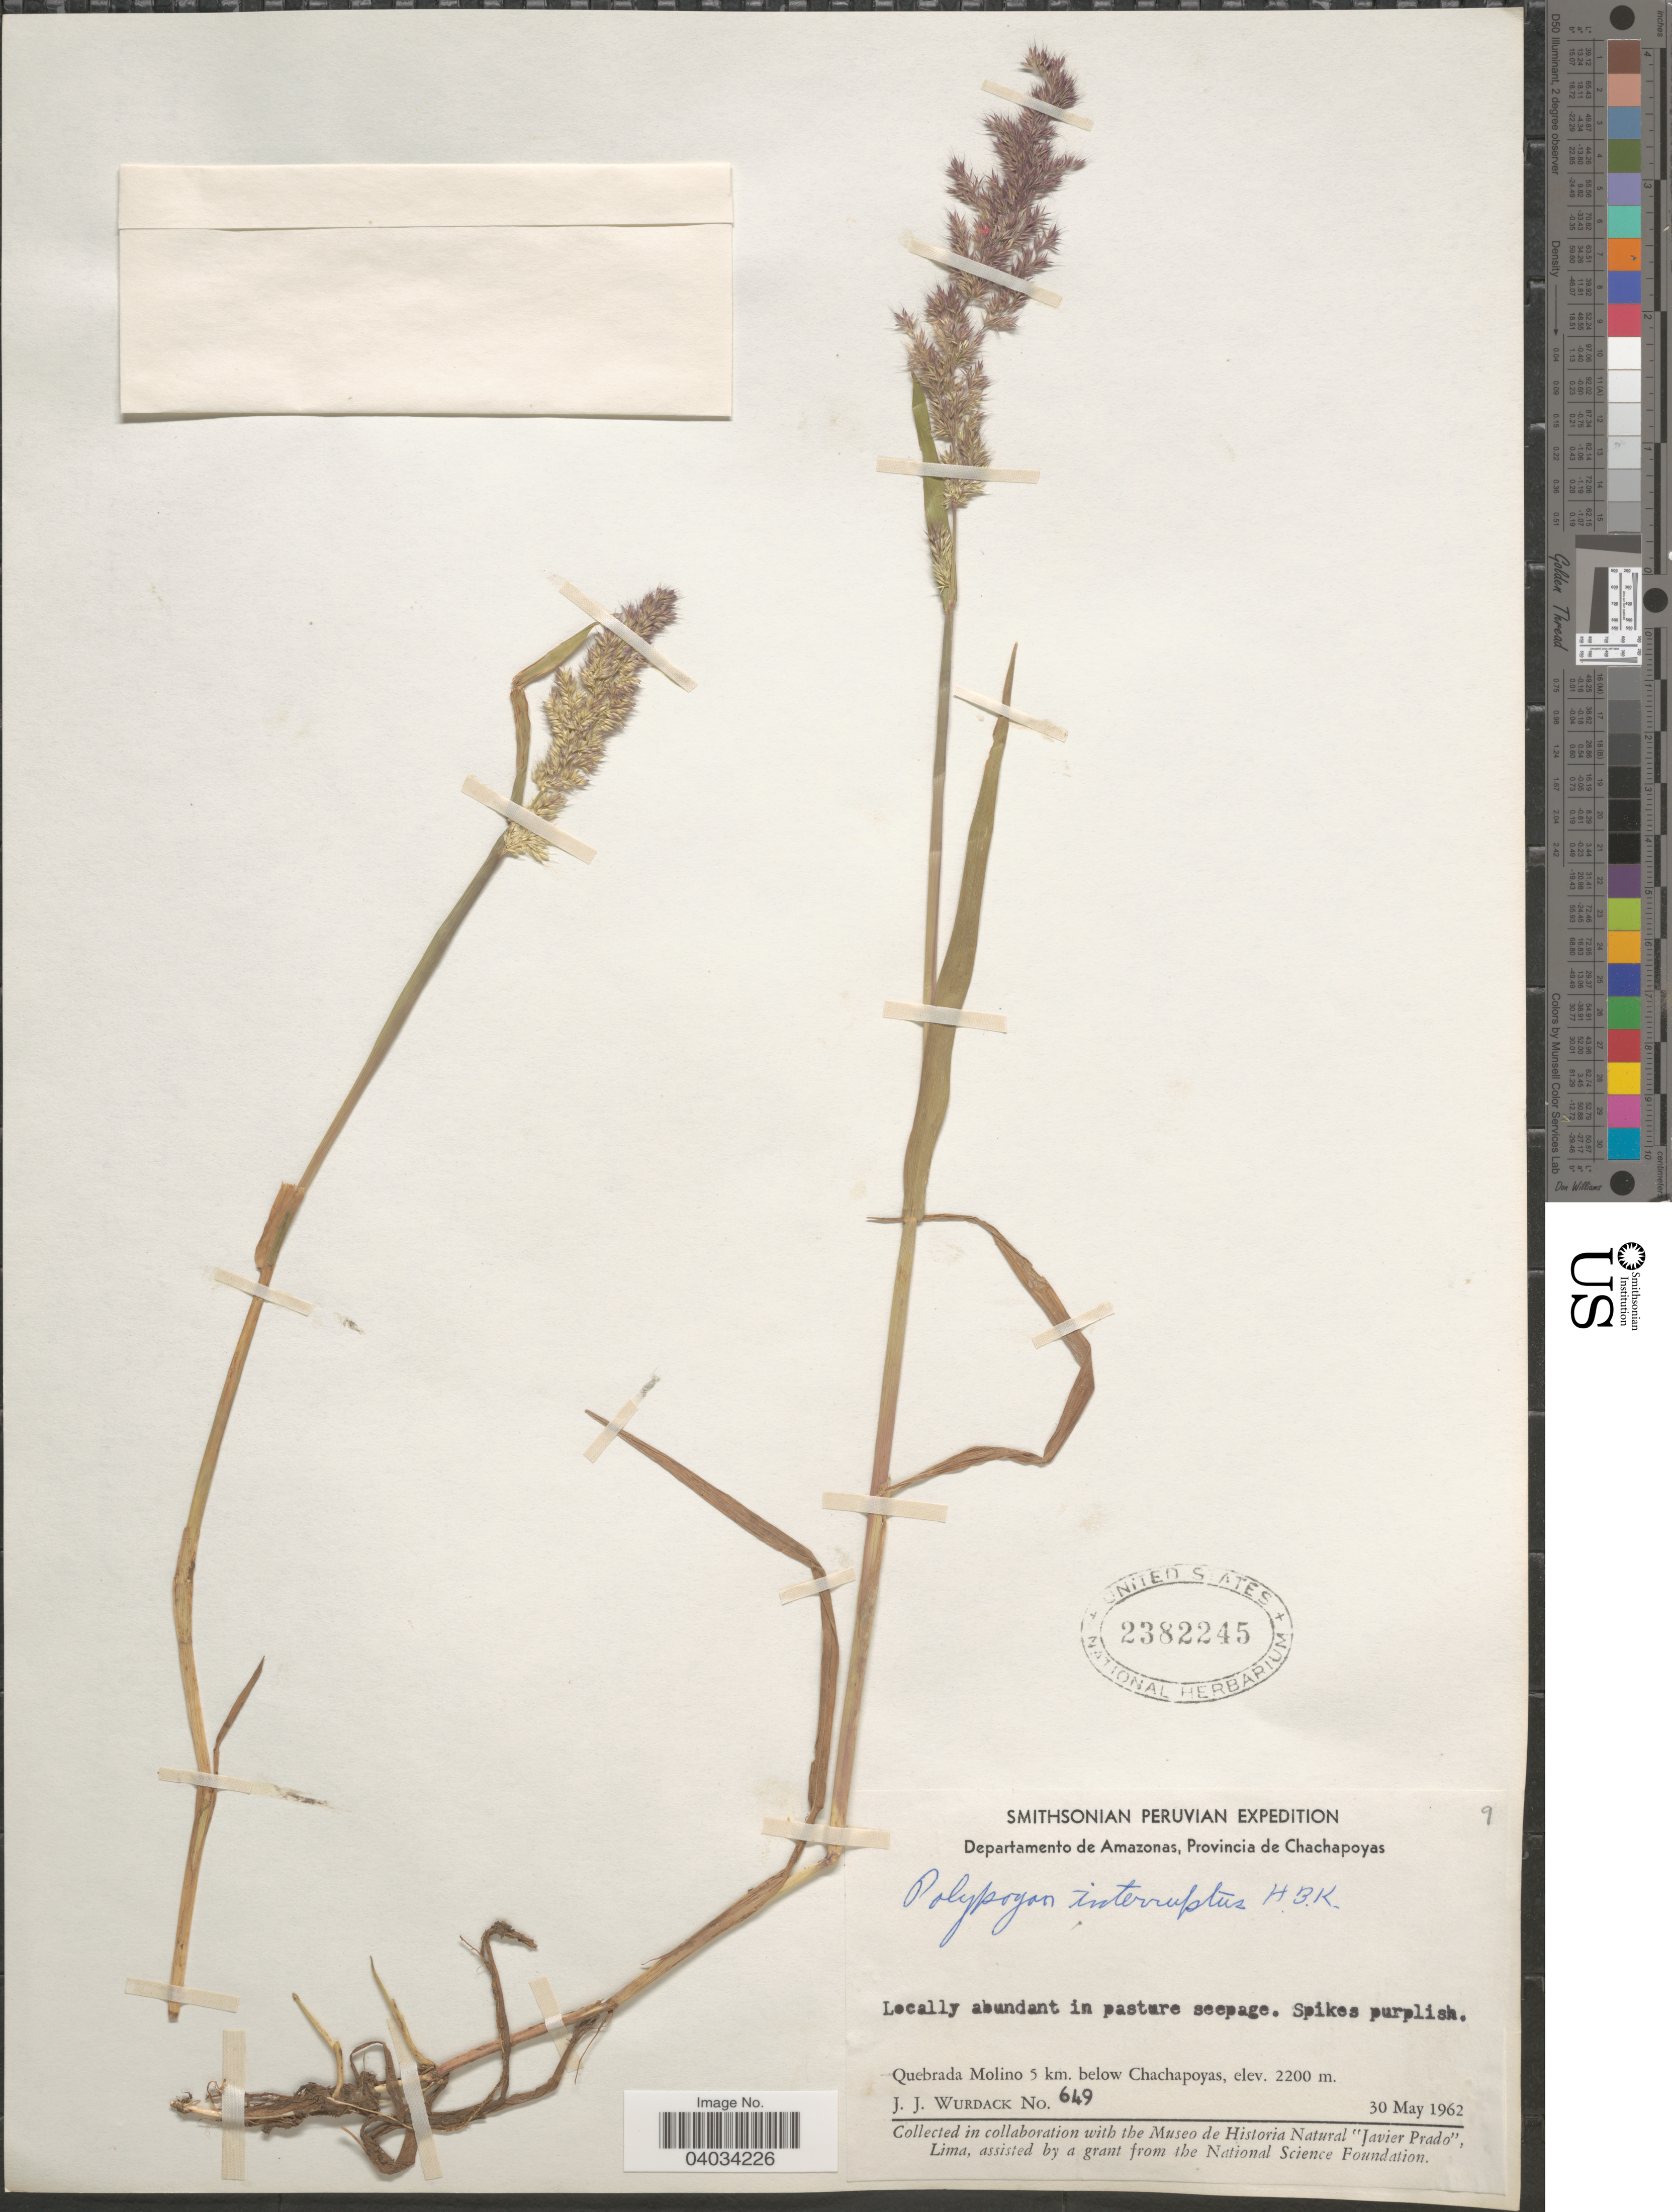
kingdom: Plantae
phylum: Tracheophyta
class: Liliopsida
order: Poales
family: Poaceae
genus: Polypogon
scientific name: Polypogon interruptus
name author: Kunth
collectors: J. J. Wurdack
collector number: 649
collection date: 1962-05-30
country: Peru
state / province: Amazonas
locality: Departamento de Amazonas, Provincia de Chachapoyas. Quebrada Molino 5 km. below Chachapoyas.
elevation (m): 2200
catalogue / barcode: US 2382245